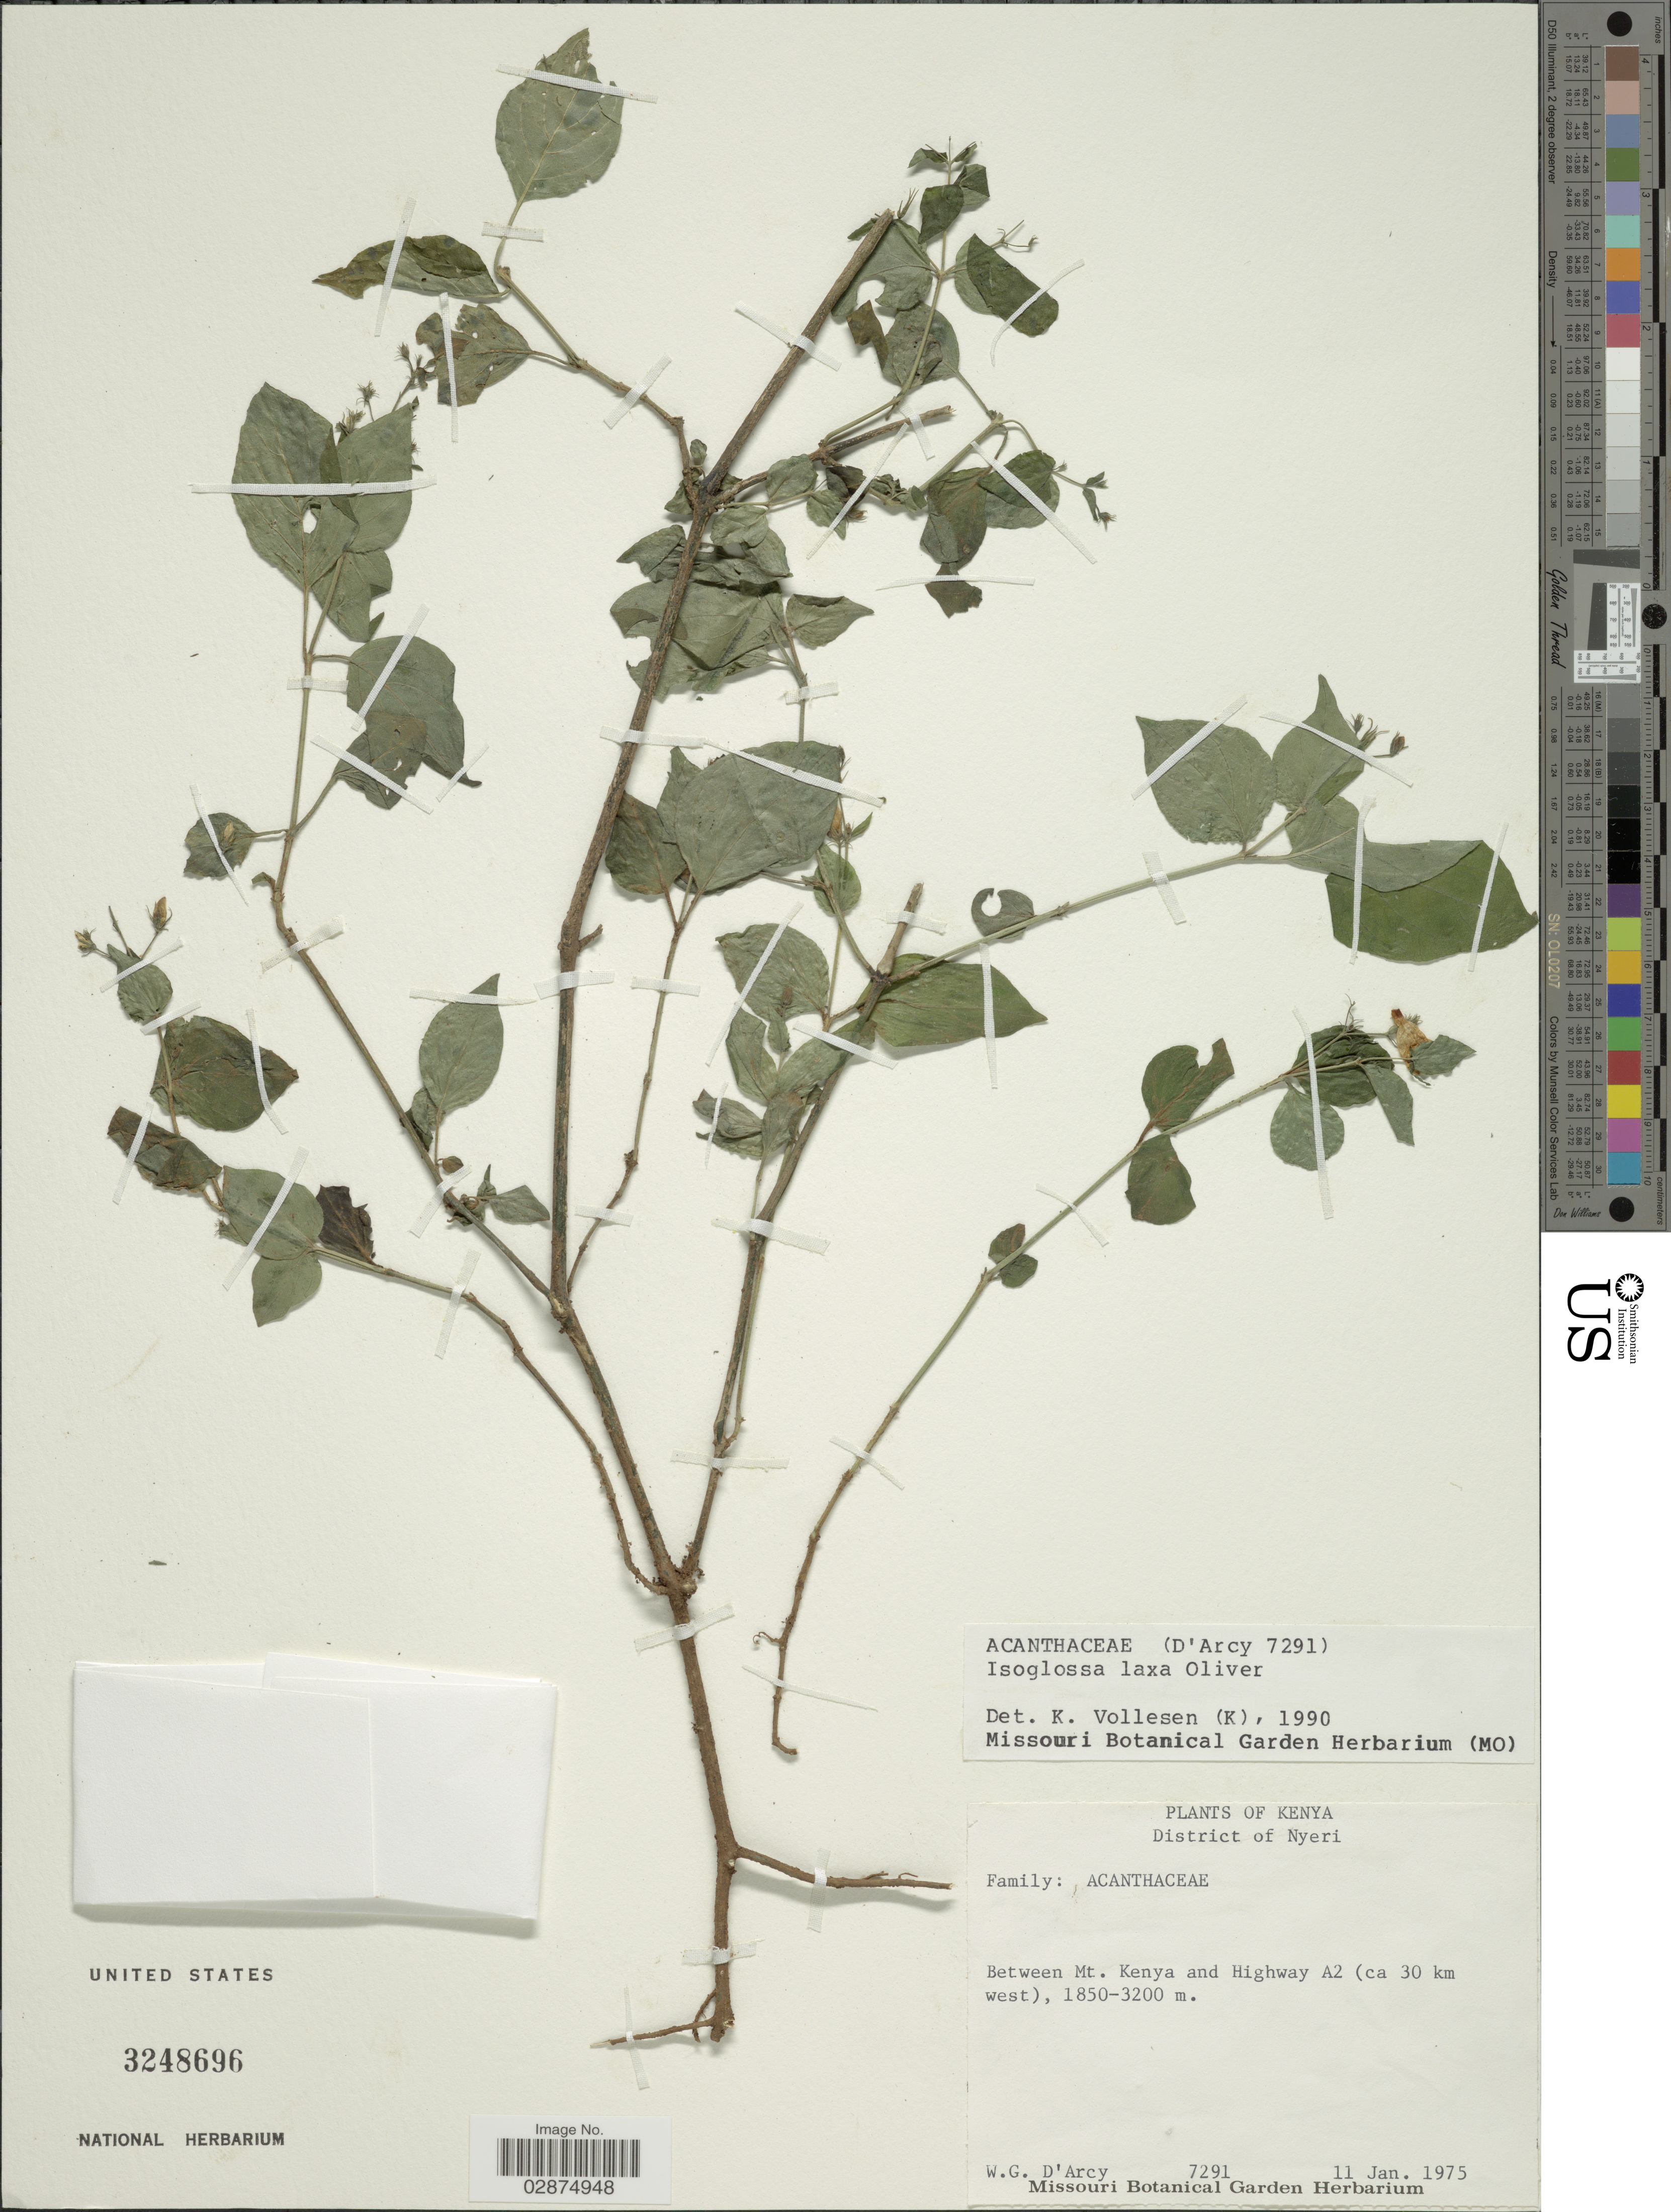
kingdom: Plantae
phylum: Tracheophyta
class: Magnoliopsida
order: Lamiales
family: Acanthaceae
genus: Isoglossa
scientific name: Isoglossa laxa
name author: (Oliv.)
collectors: W. G. D'Arcy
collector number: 7291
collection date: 1975-01-11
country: Kenya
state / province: Nyeri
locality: District of Nyeri. Between Mt. Kenya and Highway A2 (ca 30 km west).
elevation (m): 1850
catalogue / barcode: US 3248696